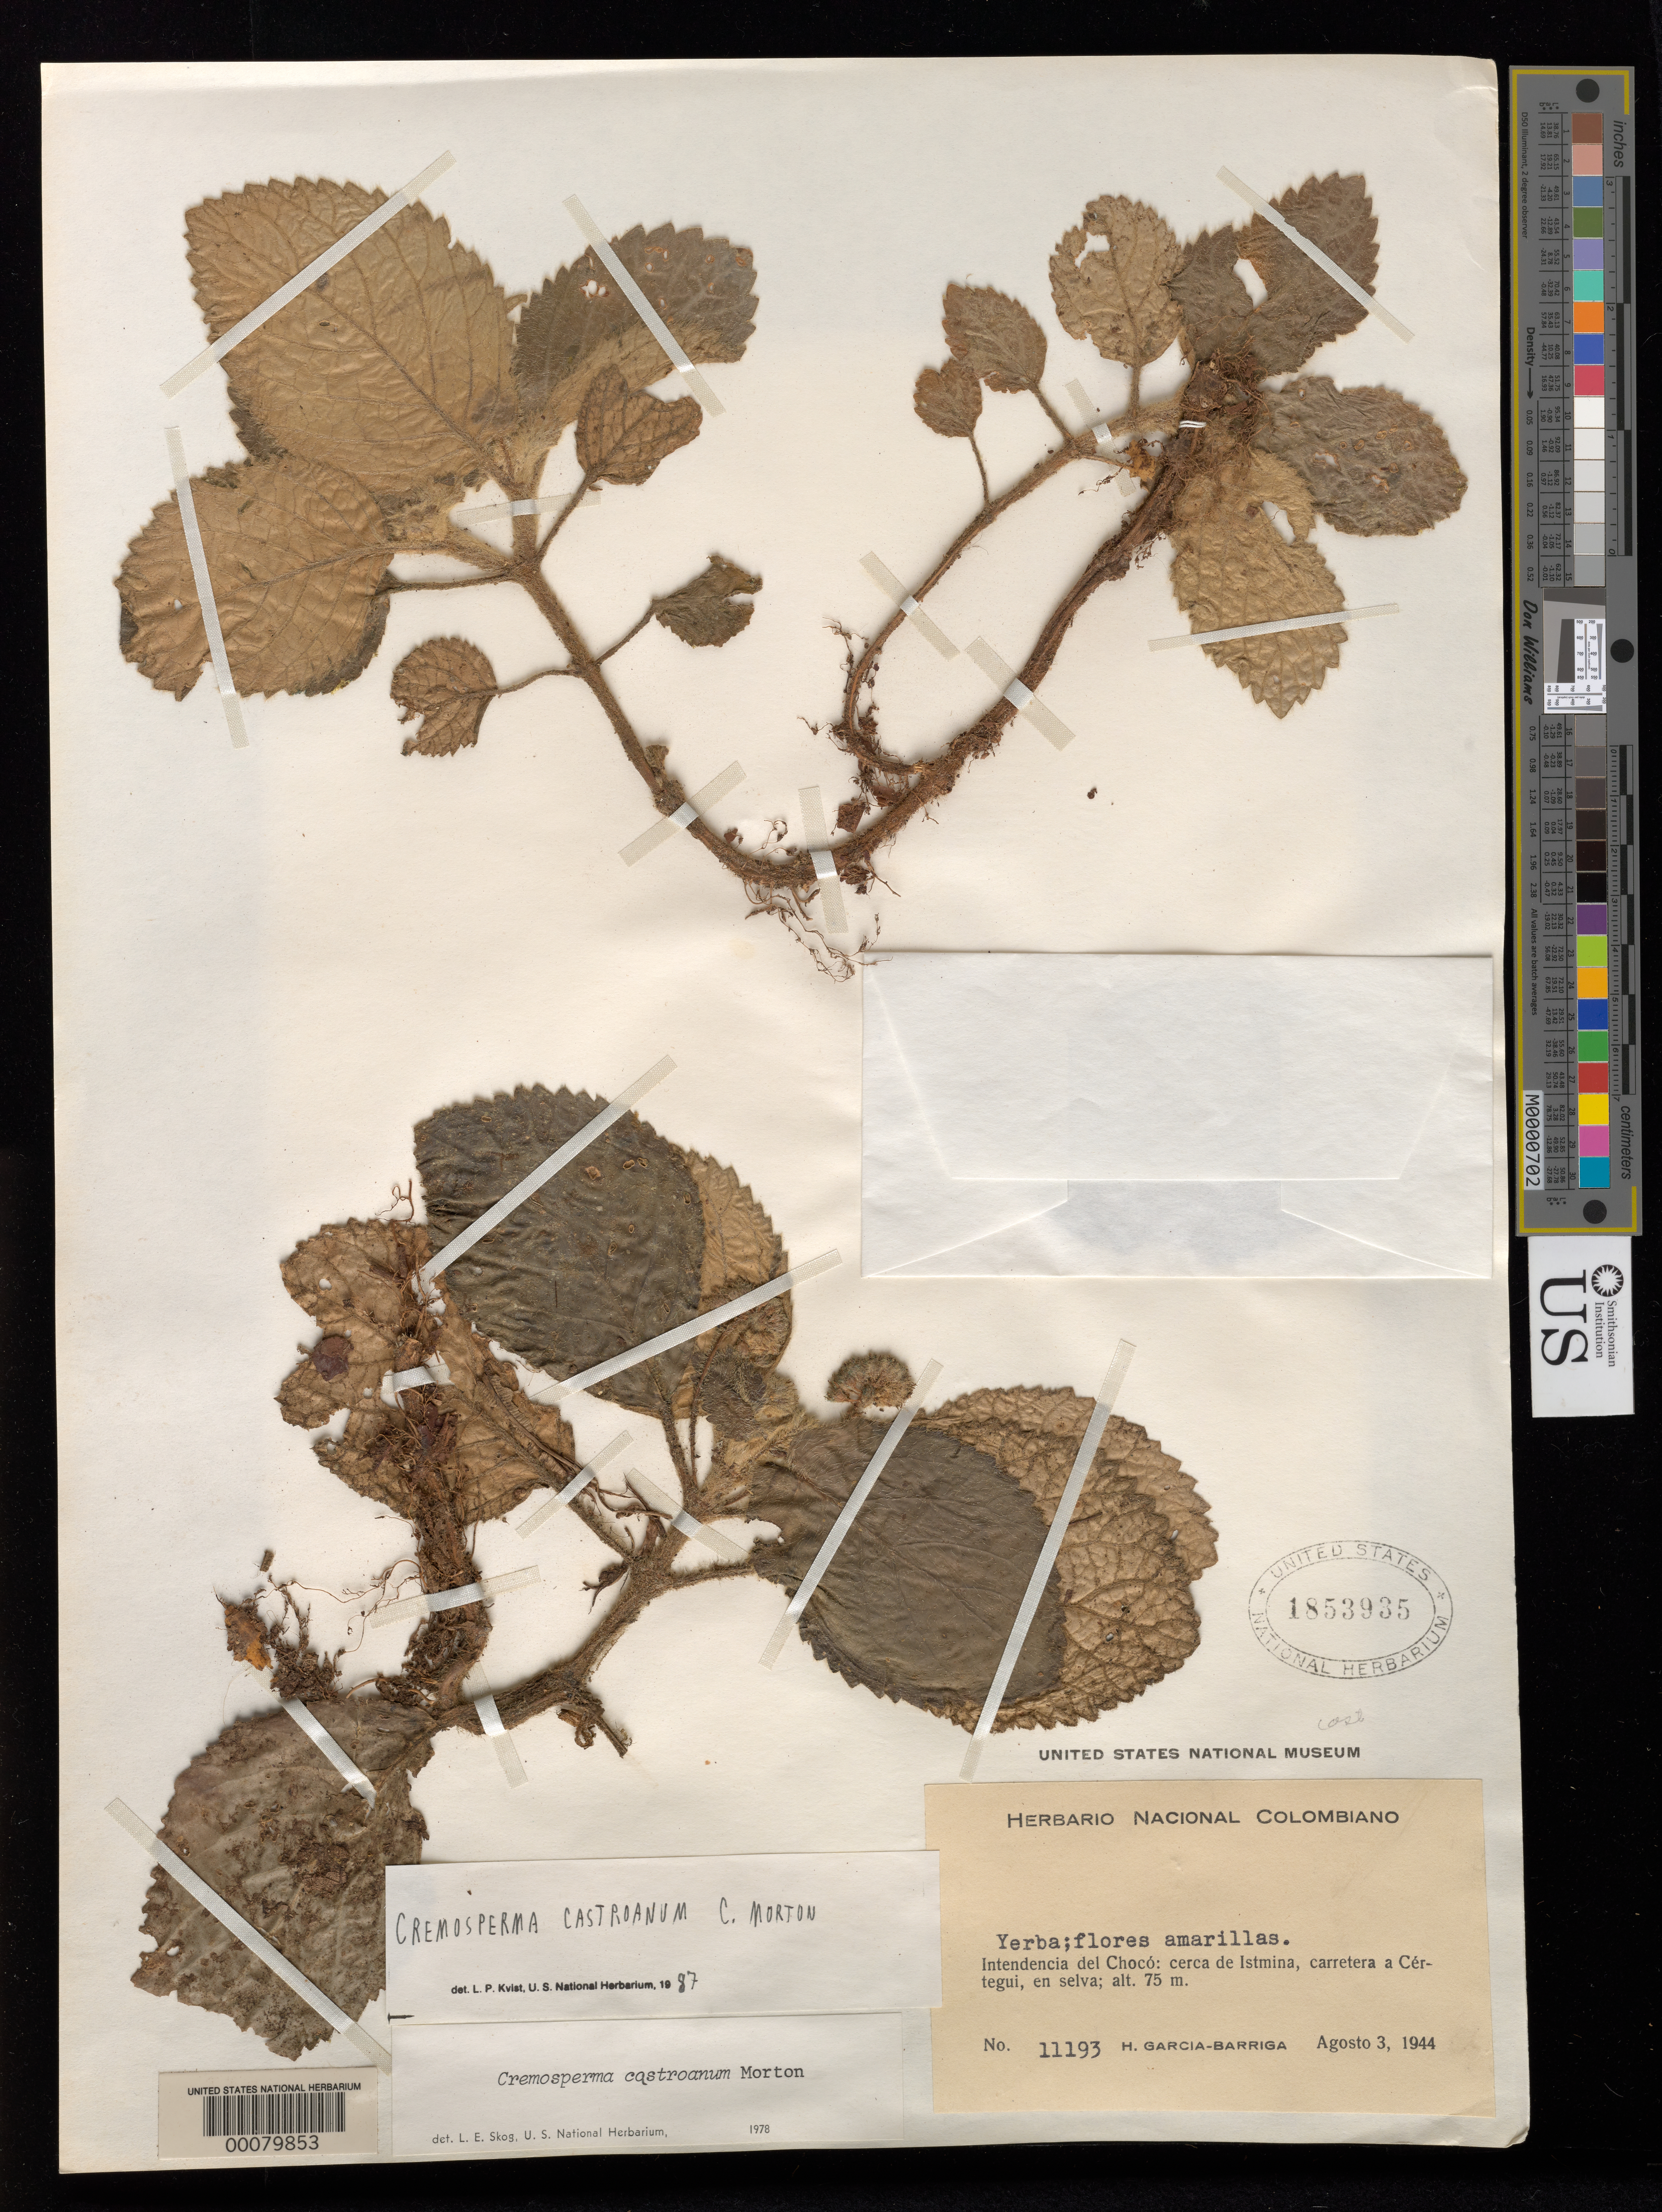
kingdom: Plantae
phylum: Tracheophyta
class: Magnoliopsida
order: Lamiales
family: Gesneriaceae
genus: Cremosperma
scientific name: Cremosperma castroanum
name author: C.V. Morton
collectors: H. García Barriga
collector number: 11193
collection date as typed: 03 Aug 1944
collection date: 1944-08-03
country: Colombia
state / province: Chocó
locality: Near Istmina, highway to Certegui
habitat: In forest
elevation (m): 75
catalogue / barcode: US 1853935